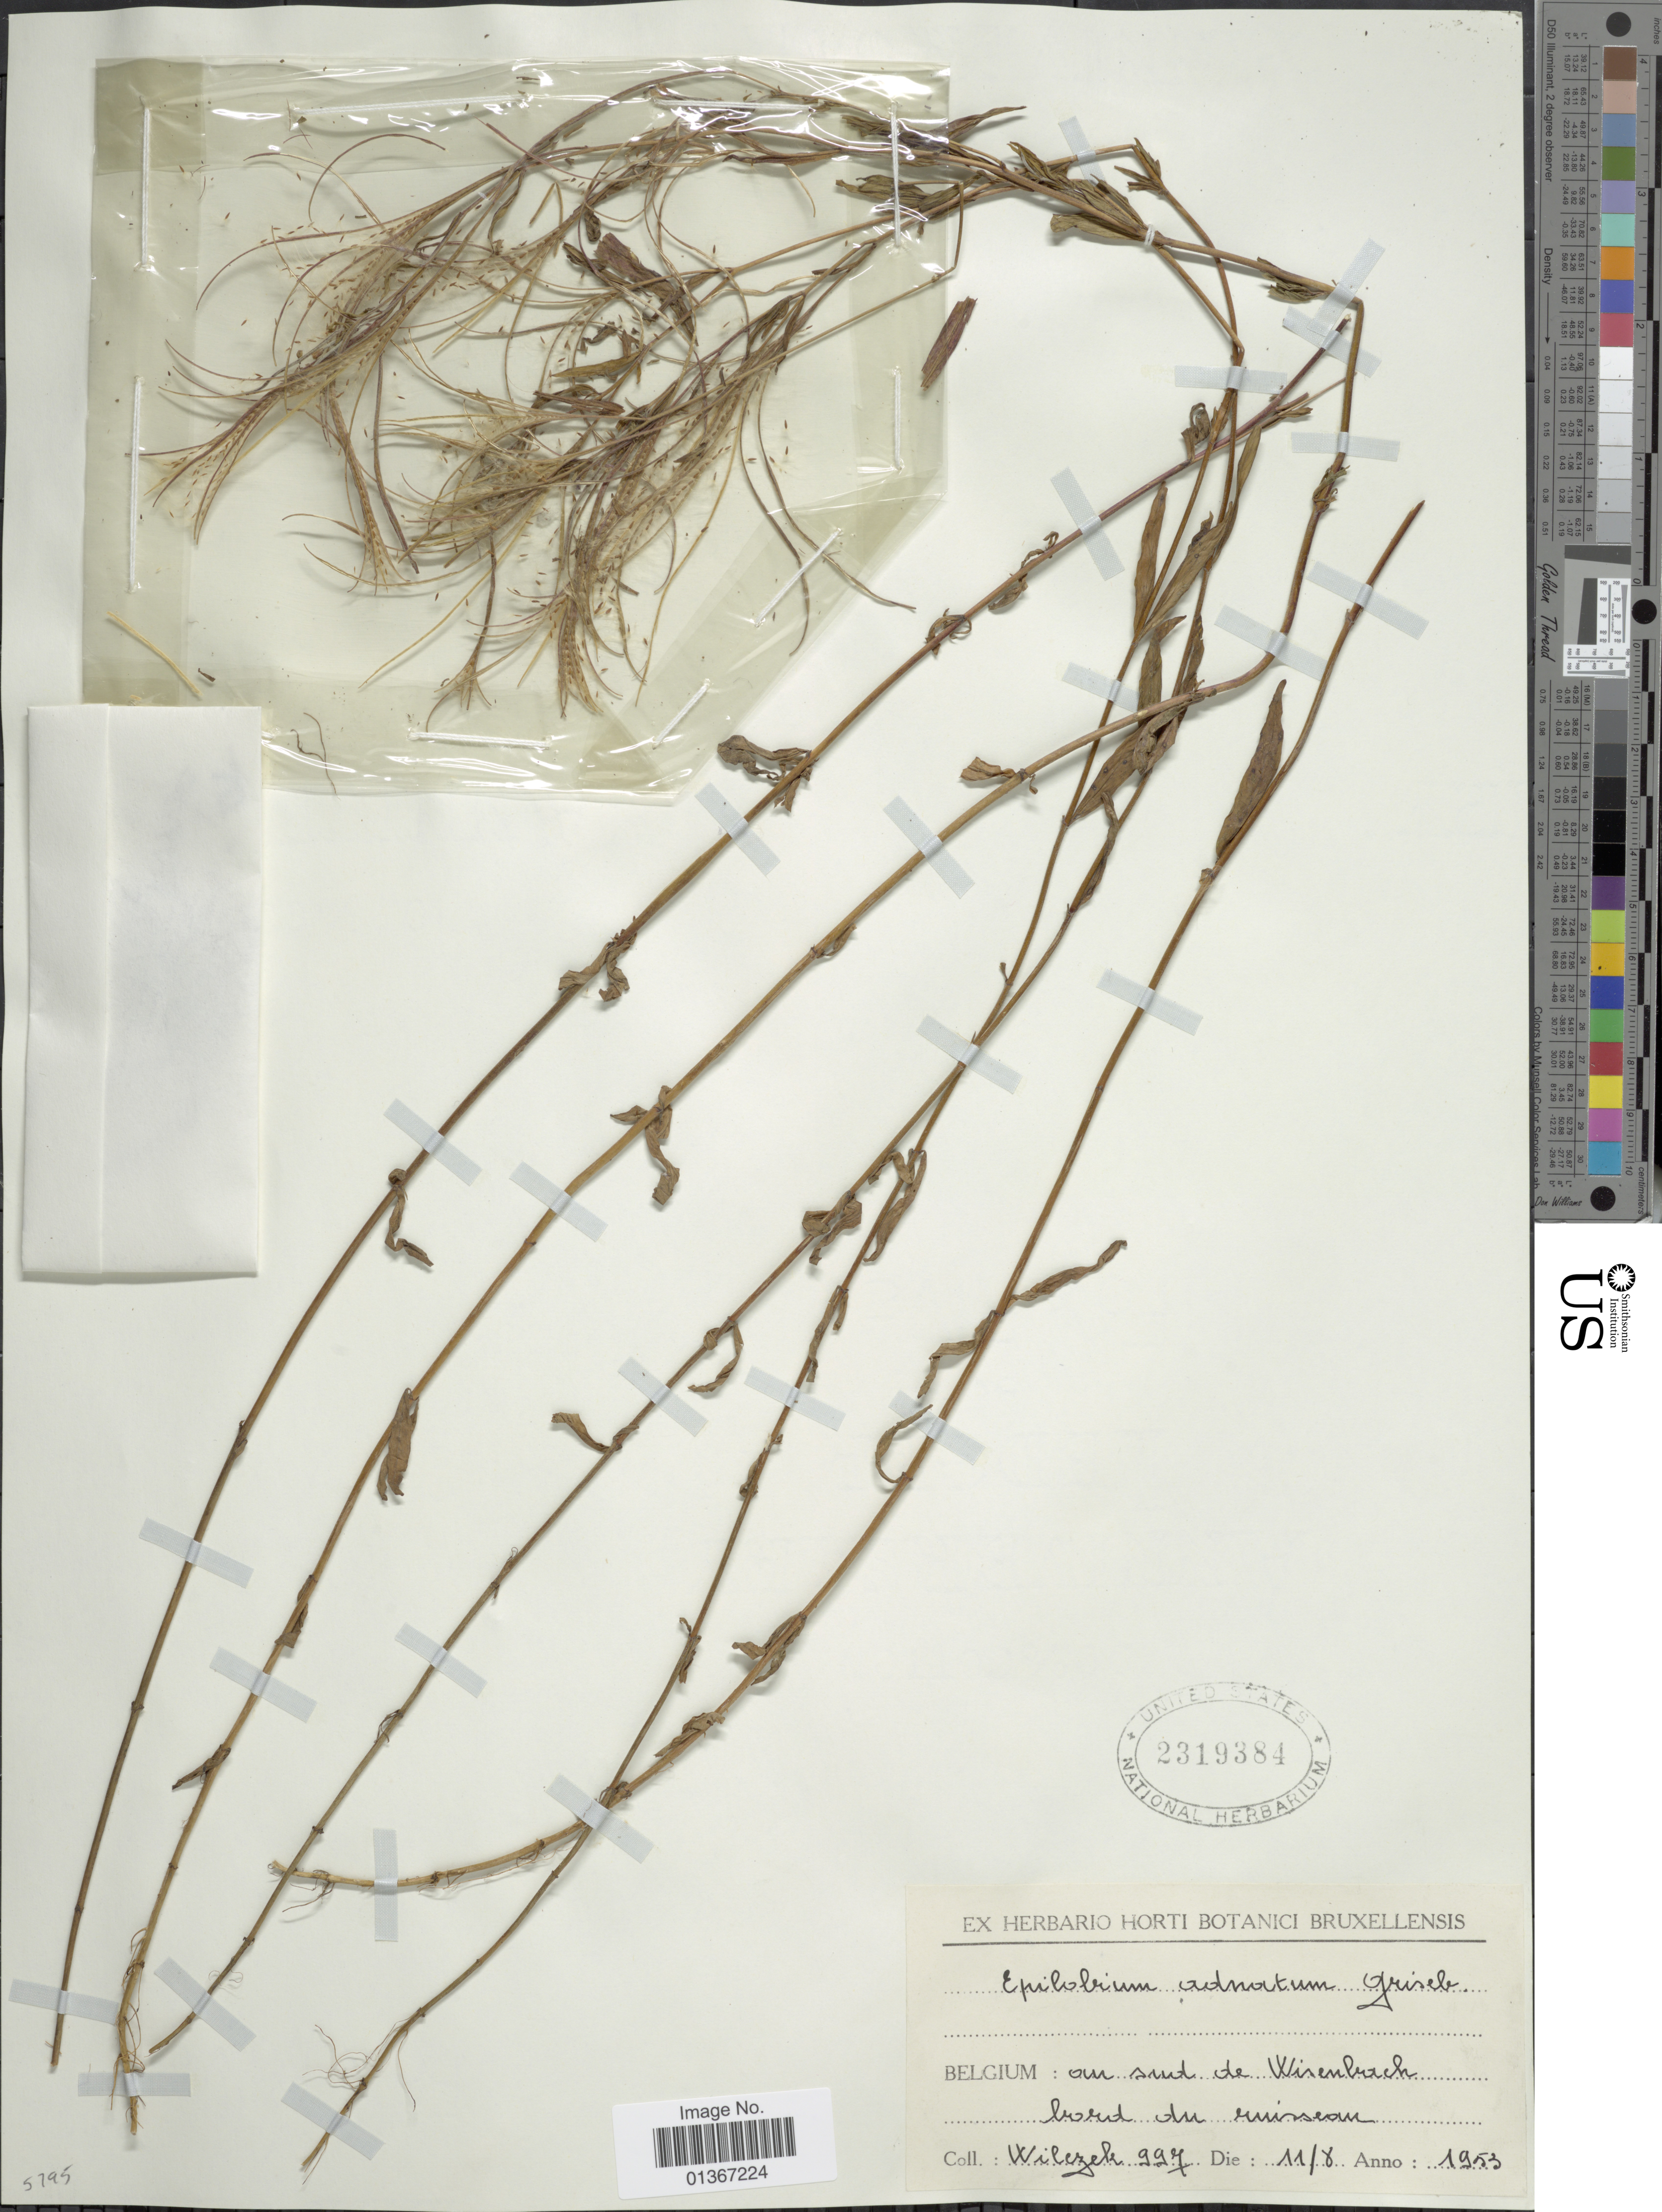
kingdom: Plantae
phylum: Tracheophyta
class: Magnoliopsida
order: Myrtales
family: Onagraceae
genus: Epilobium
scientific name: Epilobium tetragonum subsp. tetragonum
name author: L.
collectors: Wilczek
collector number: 997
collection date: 1953-08-11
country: Belgium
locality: Om sunt de Wisenbach bord du ruisseau.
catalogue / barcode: US 2319384